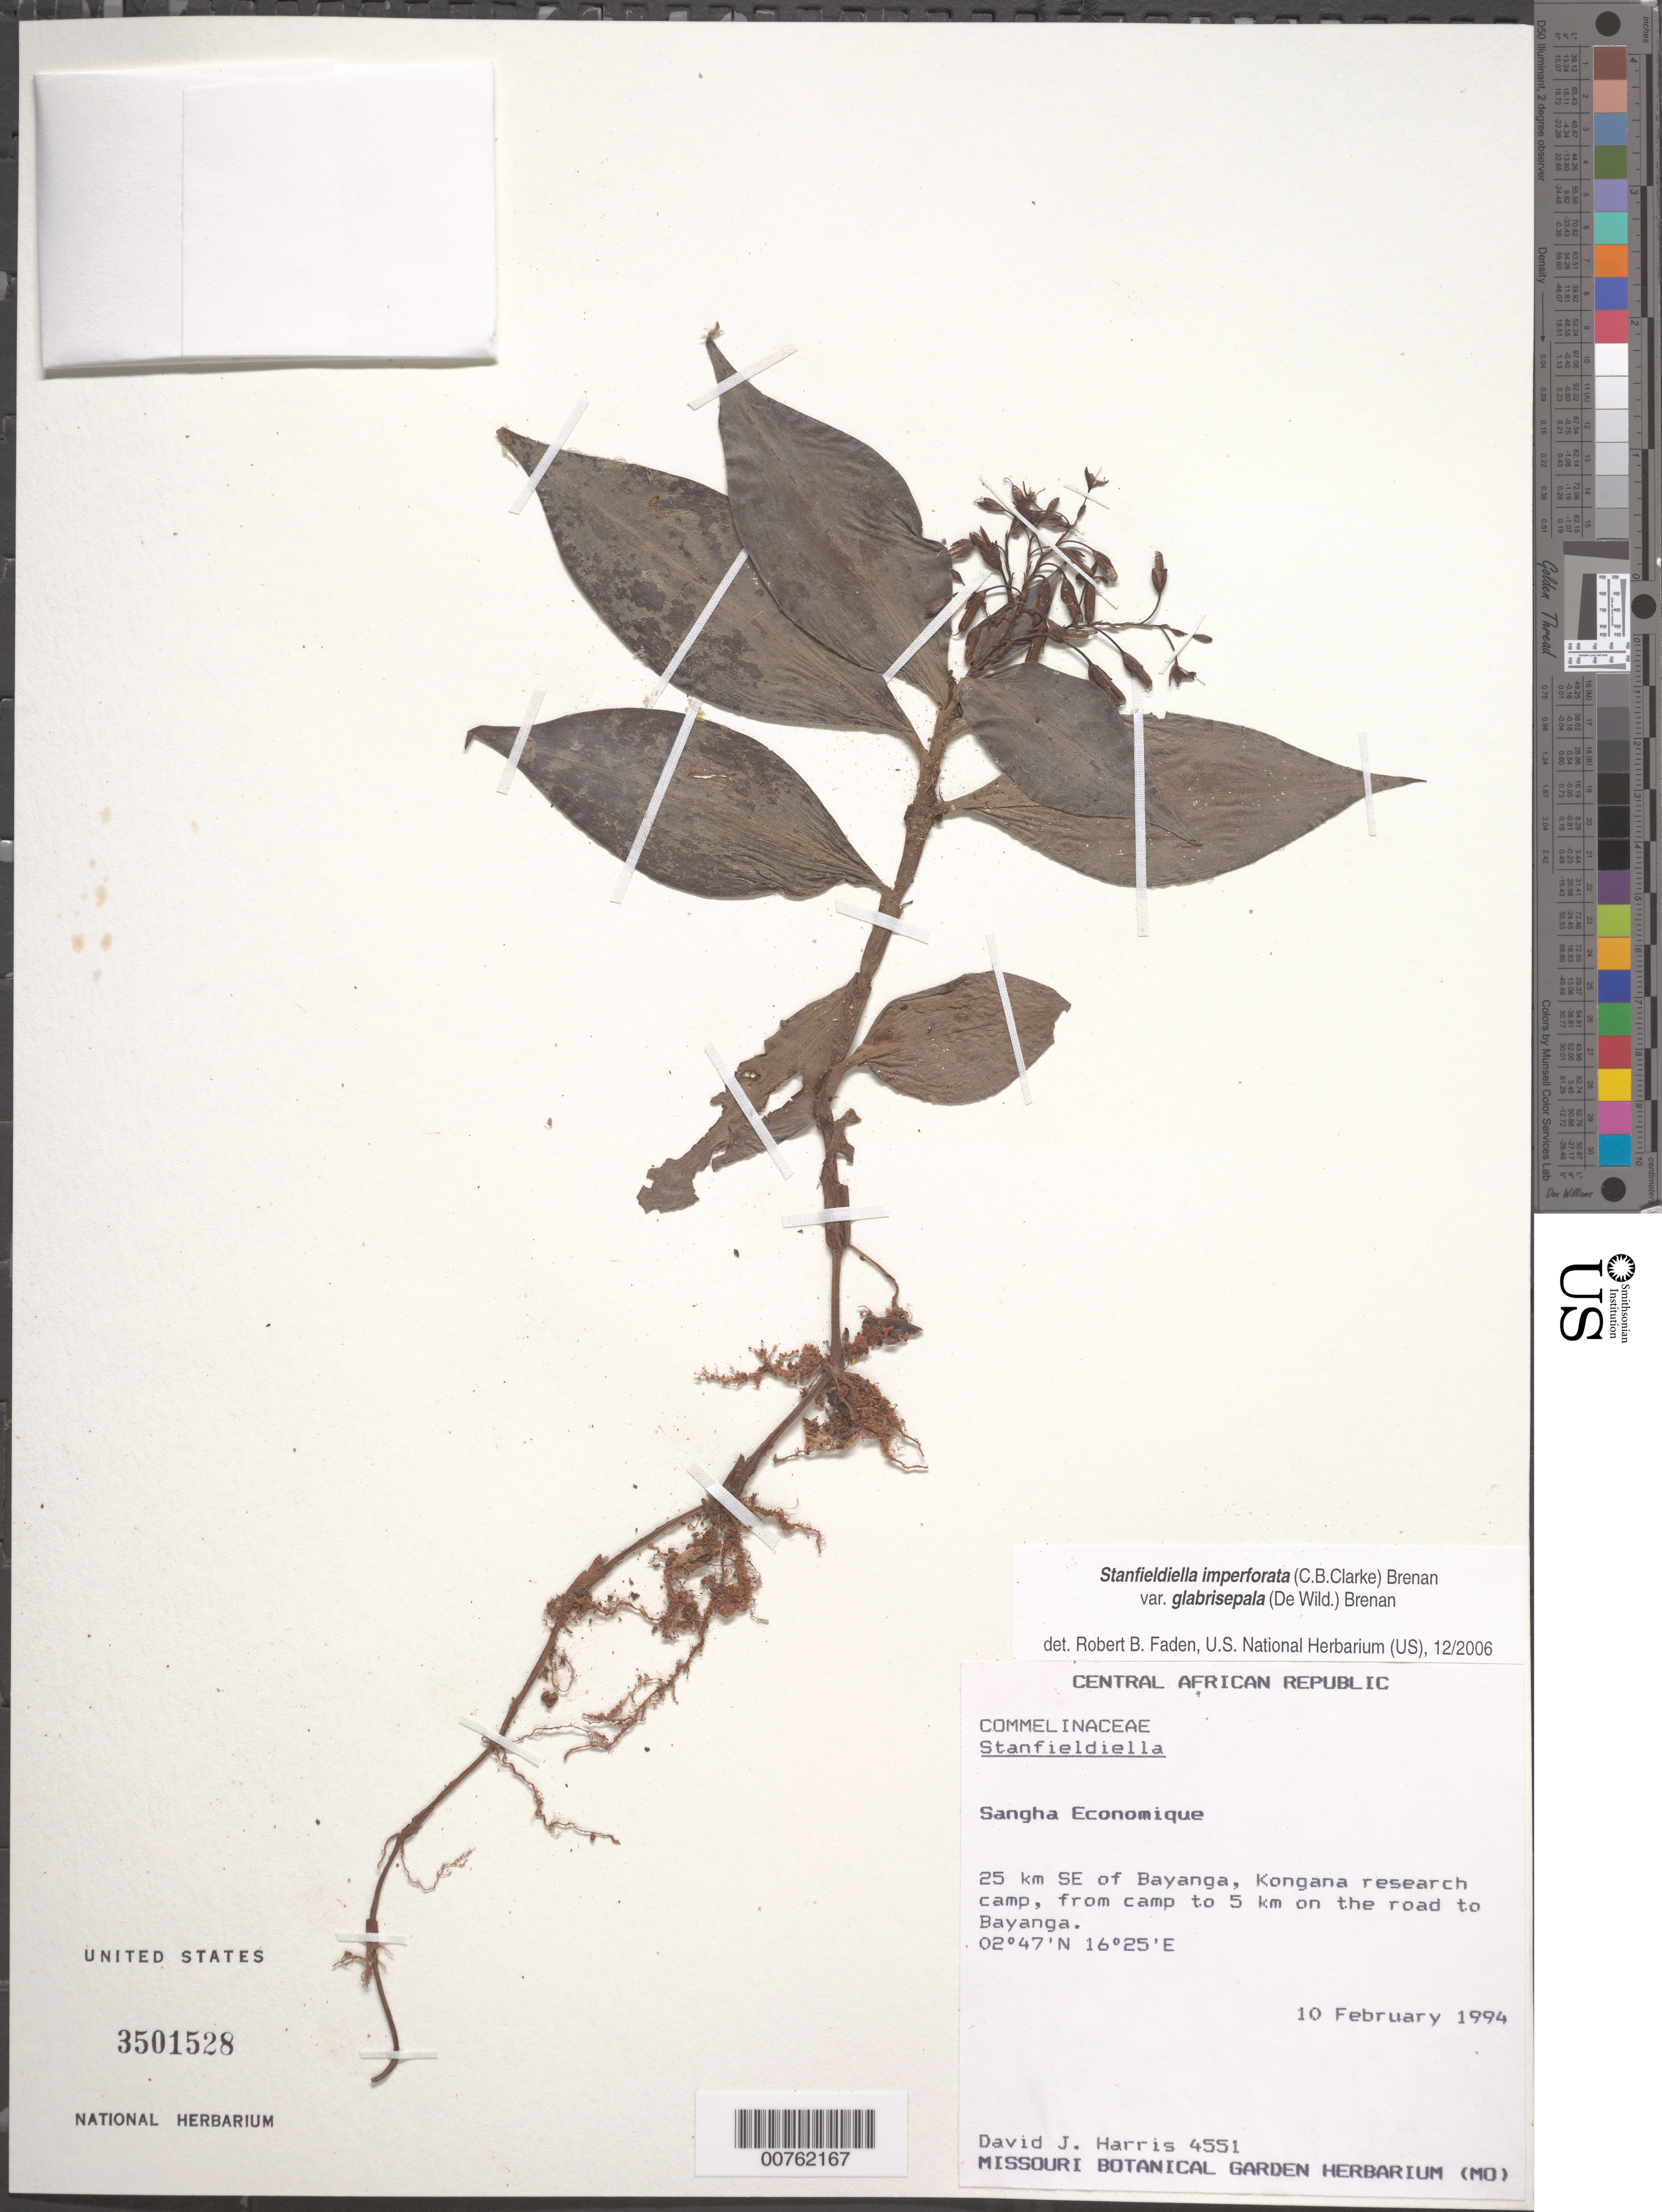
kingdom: Plantae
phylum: Tracheophyta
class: Liliopsida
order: Commelinales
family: Commelinaceae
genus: Stanfieldiella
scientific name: Stanfieldiella imperforata var. glabrisepala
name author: (De Wild.) Brenan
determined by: Faden, Robert B., (US), Smithsonian Institution - National Museum of Natural History (UNITED STATES)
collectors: D. J. Harris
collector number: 4551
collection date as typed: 10 Feb 1994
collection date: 1994-02-10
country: Central African Republic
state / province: Sangha-Mbaere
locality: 25 km SE of Bayanga, Kongana research camp, from camp to 5 km on the road to Bayanga.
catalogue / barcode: US 3501528